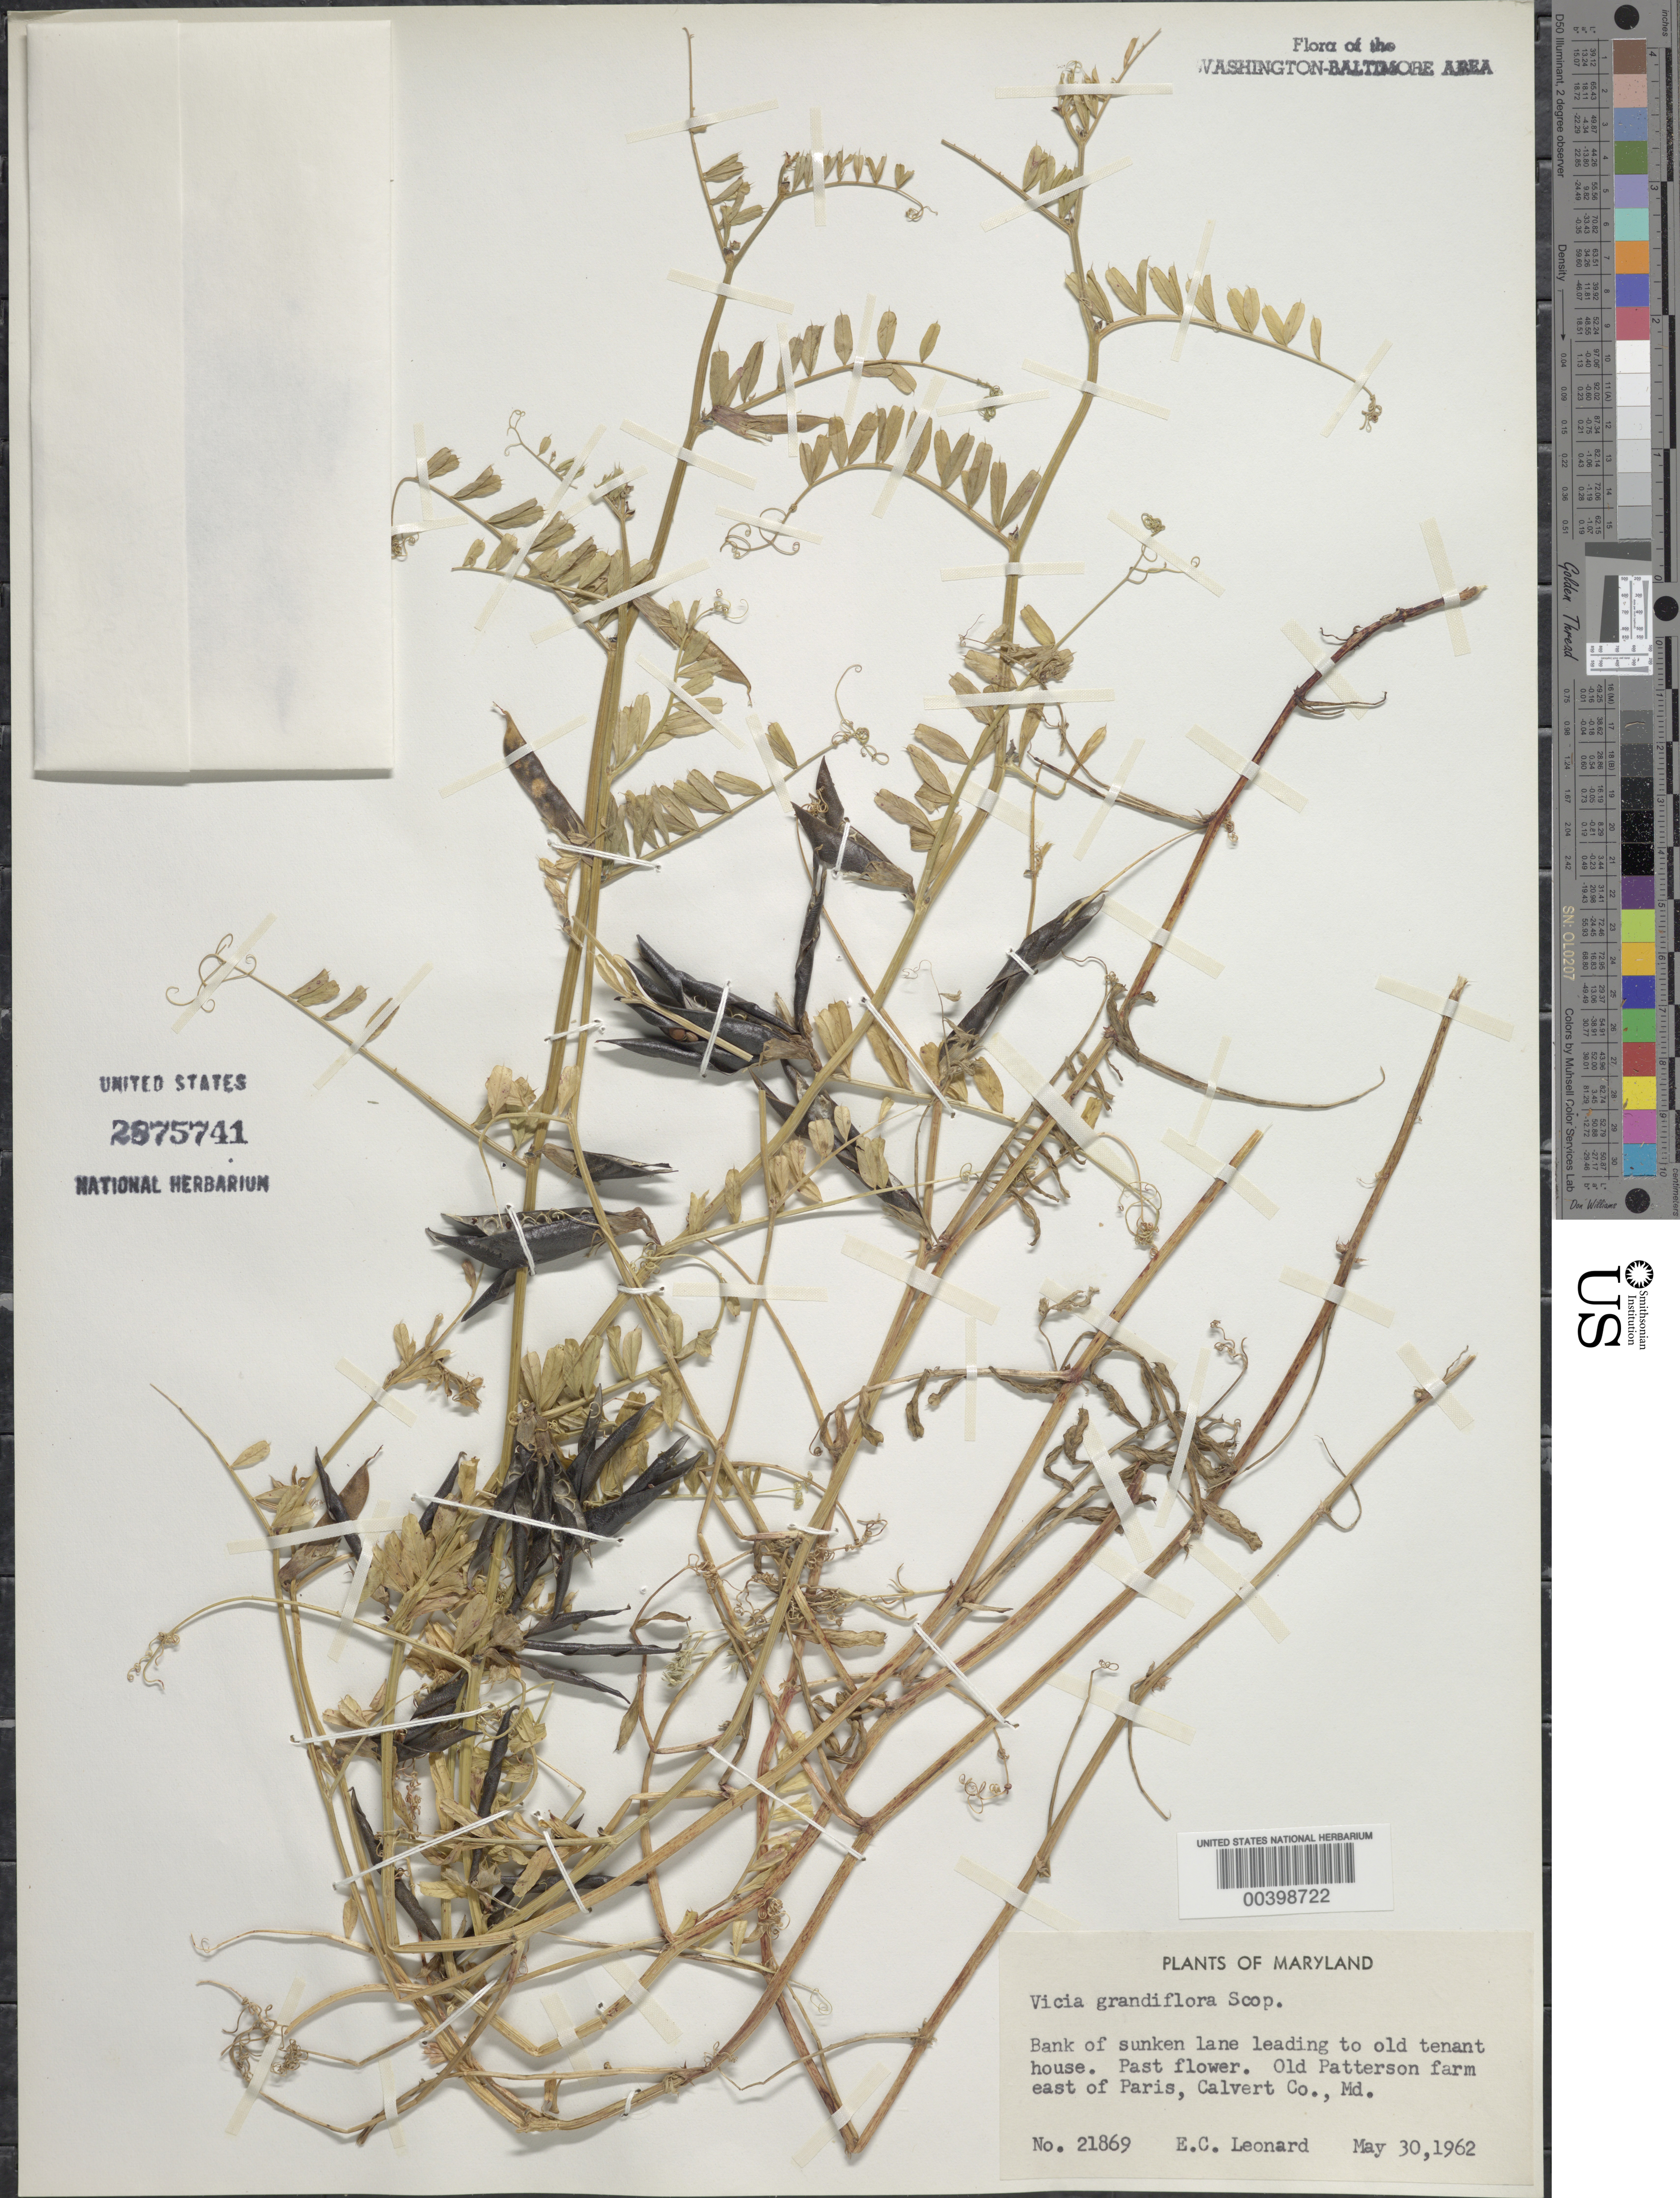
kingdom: Plantae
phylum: Tracheophyta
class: Magnoliopsida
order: Fabales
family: Fabaceae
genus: Vicia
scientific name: Vicia grandiflora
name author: Scop.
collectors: E. C. Leonard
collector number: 21869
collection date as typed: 30 May 1962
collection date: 1962-05-30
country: United States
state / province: Maryland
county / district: Calvert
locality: Patterson Farm, near Paris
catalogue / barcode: US 2875741